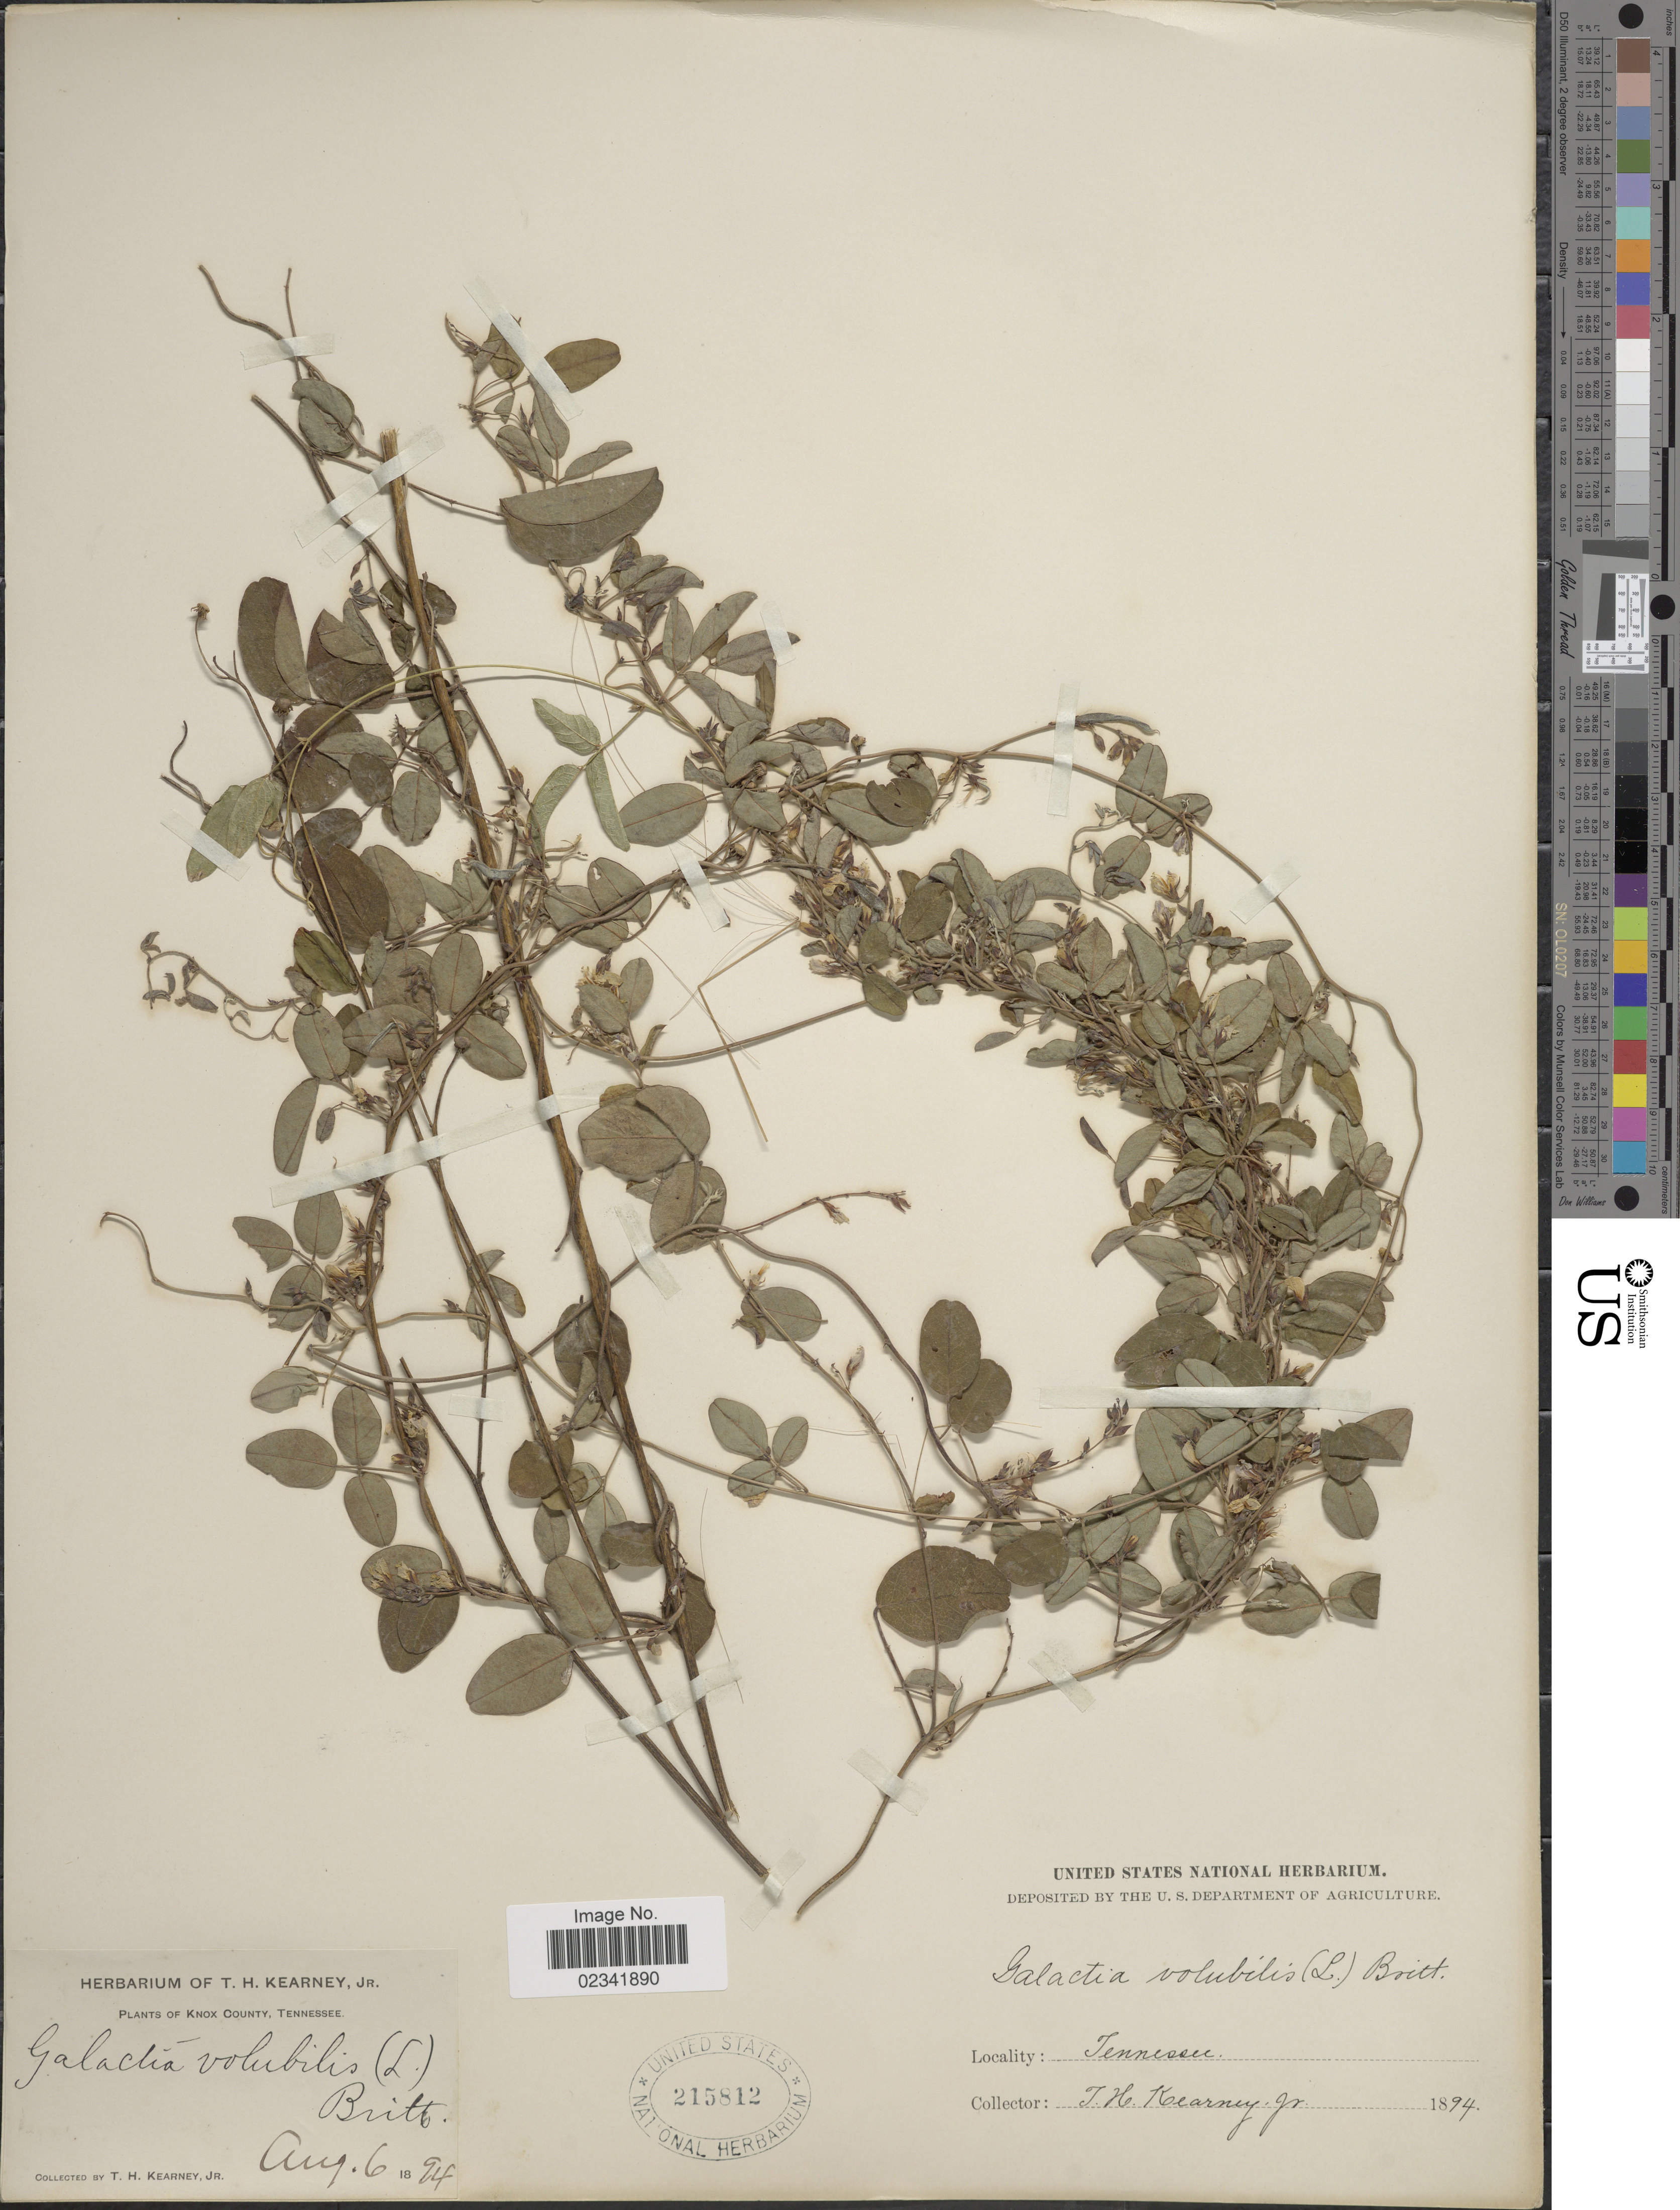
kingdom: Plantae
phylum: Tracheophyta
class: Magnoliopsida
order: Fabales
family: Fabaceae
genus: Galactia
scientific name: Galactia volubilis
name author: (L.) Britton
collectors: T. H. Kearney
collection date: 1894-08-06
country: United States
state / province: Tennessee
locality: Knox County, Tennessee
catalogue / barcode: US 215812